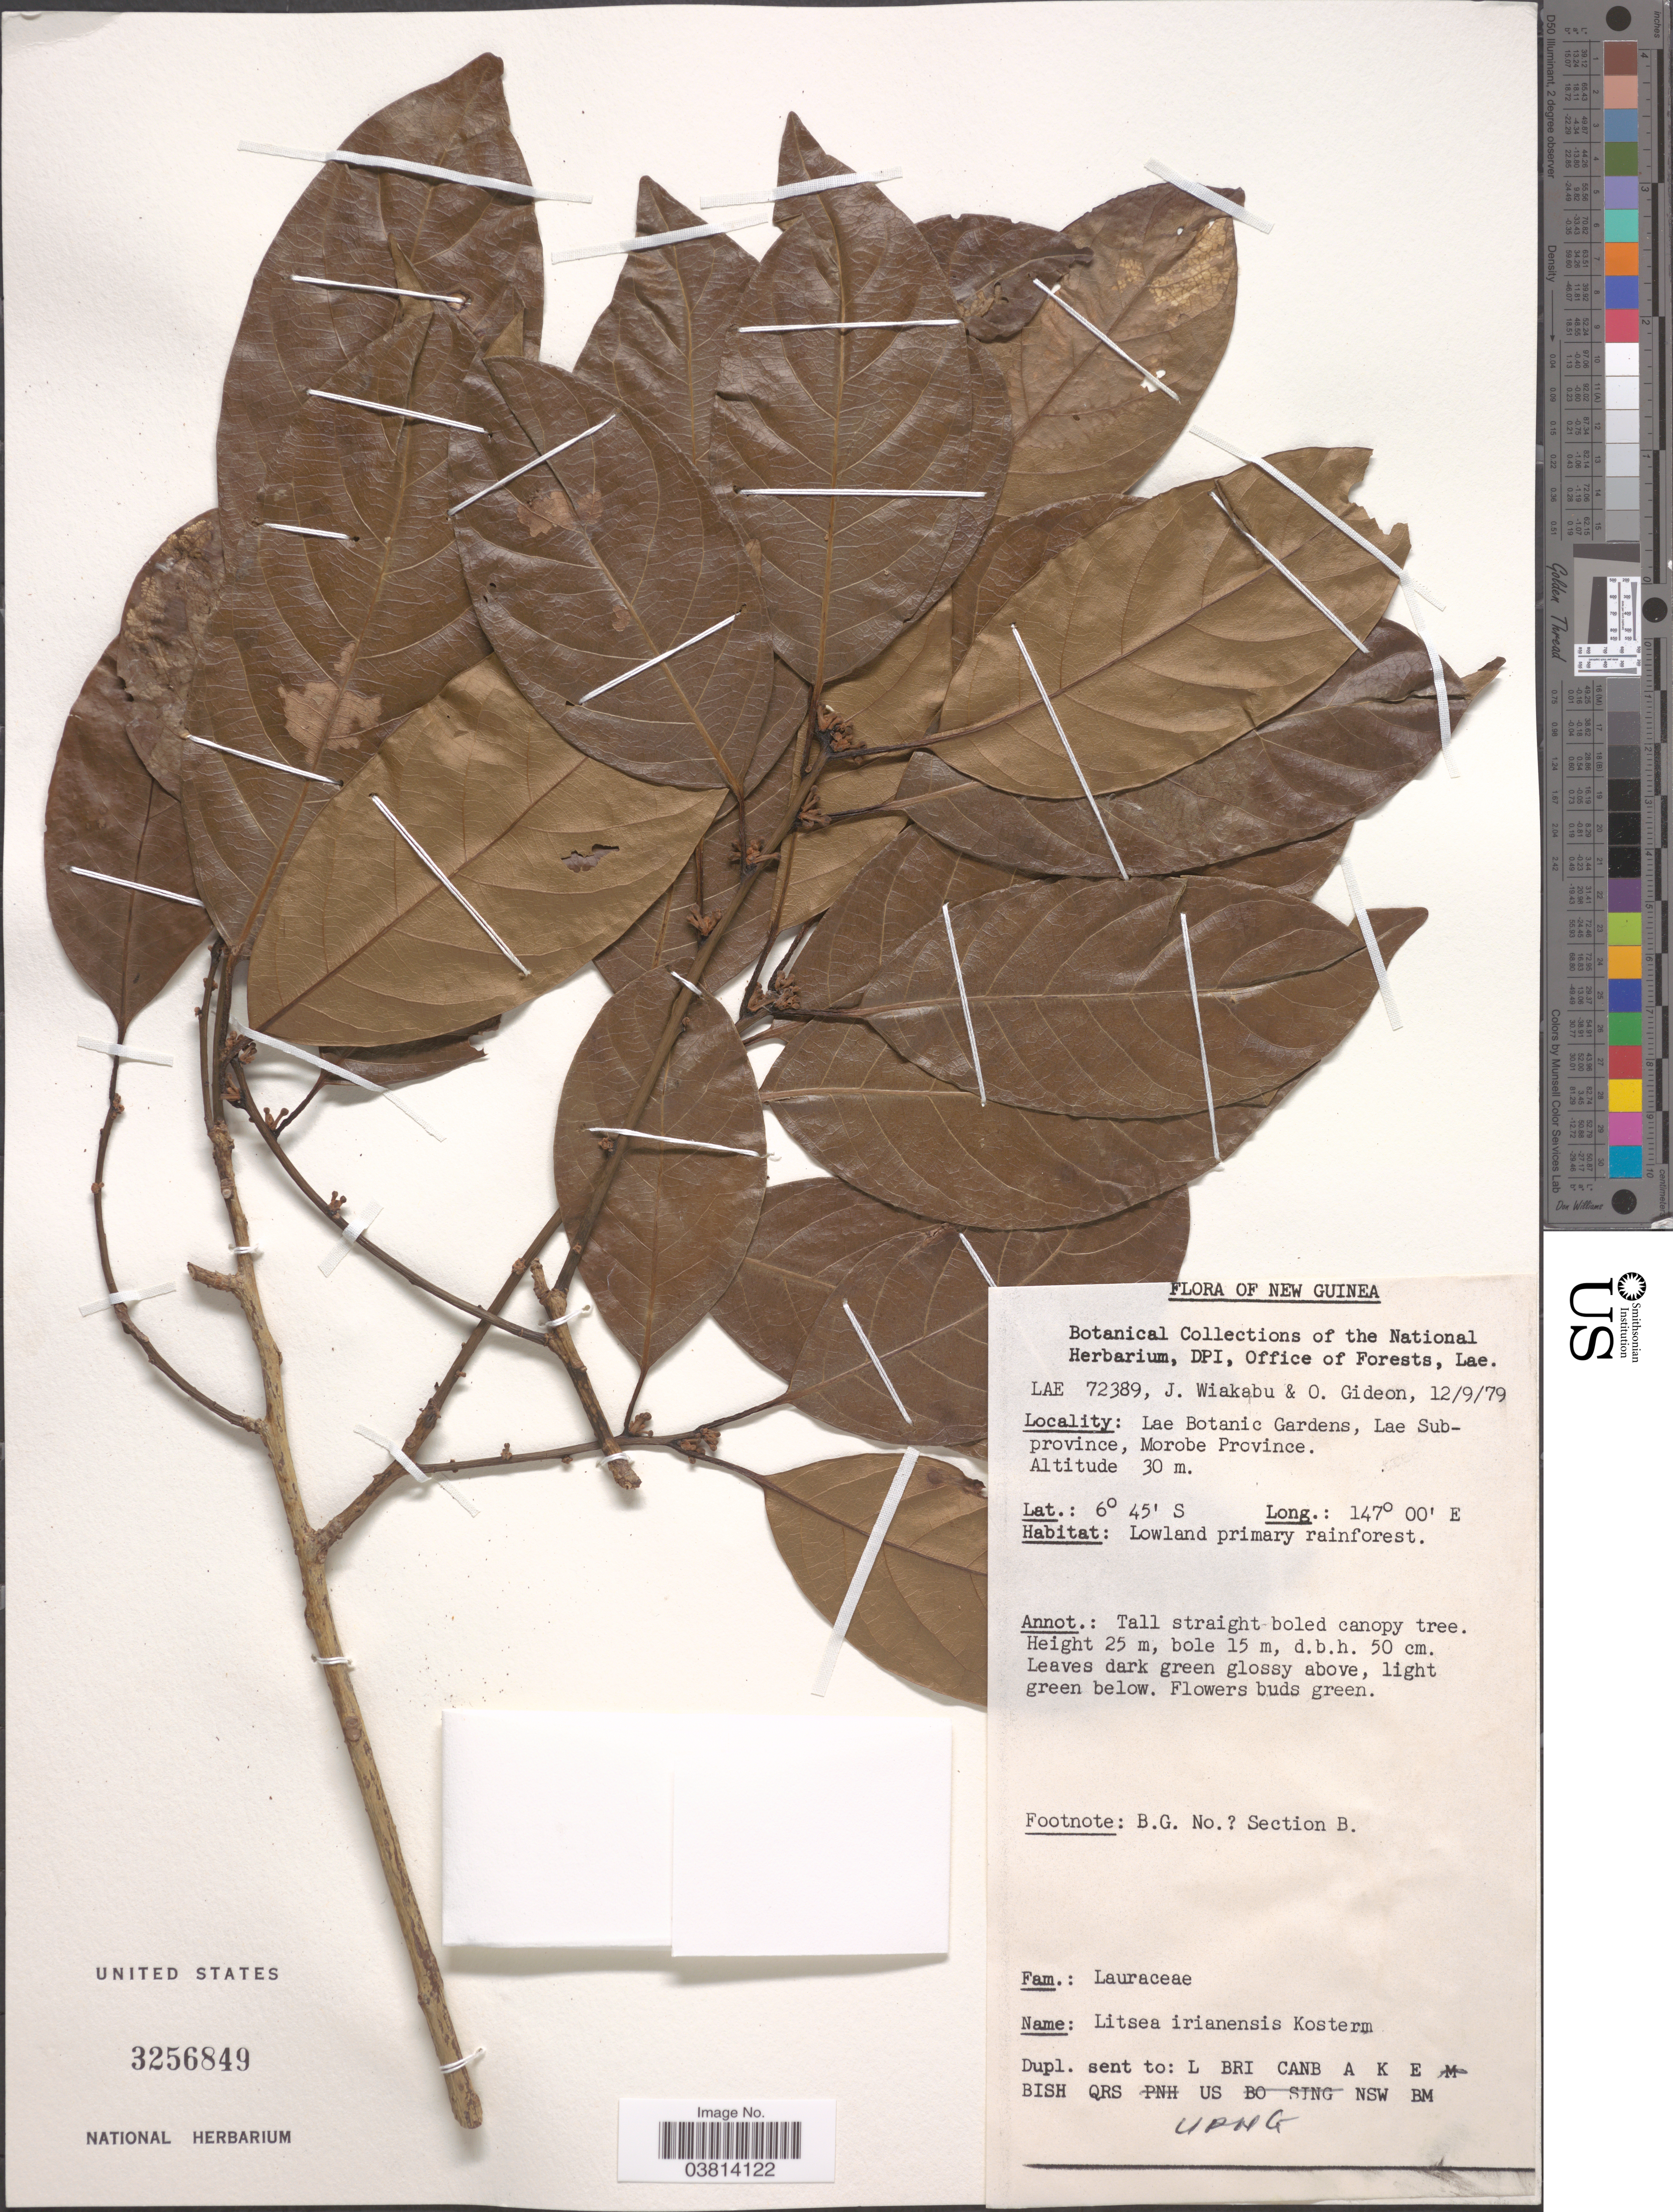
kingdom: Plantae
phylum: Tracheophyta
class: Magnoliopsida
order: Laurales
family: Lauraceae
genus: Litsea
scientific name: Litsea irianensis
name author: Kosterm.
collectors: J. Wiakabu & O. Gideon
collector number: LAE 72389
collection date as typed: Transcribed d/m/y: 12/9/79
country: Papua New Guinea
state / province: Morobe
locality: New Guinea. Lae Botanic Garden, Lae Subprovince.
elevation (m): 30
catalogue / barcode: US 3256849